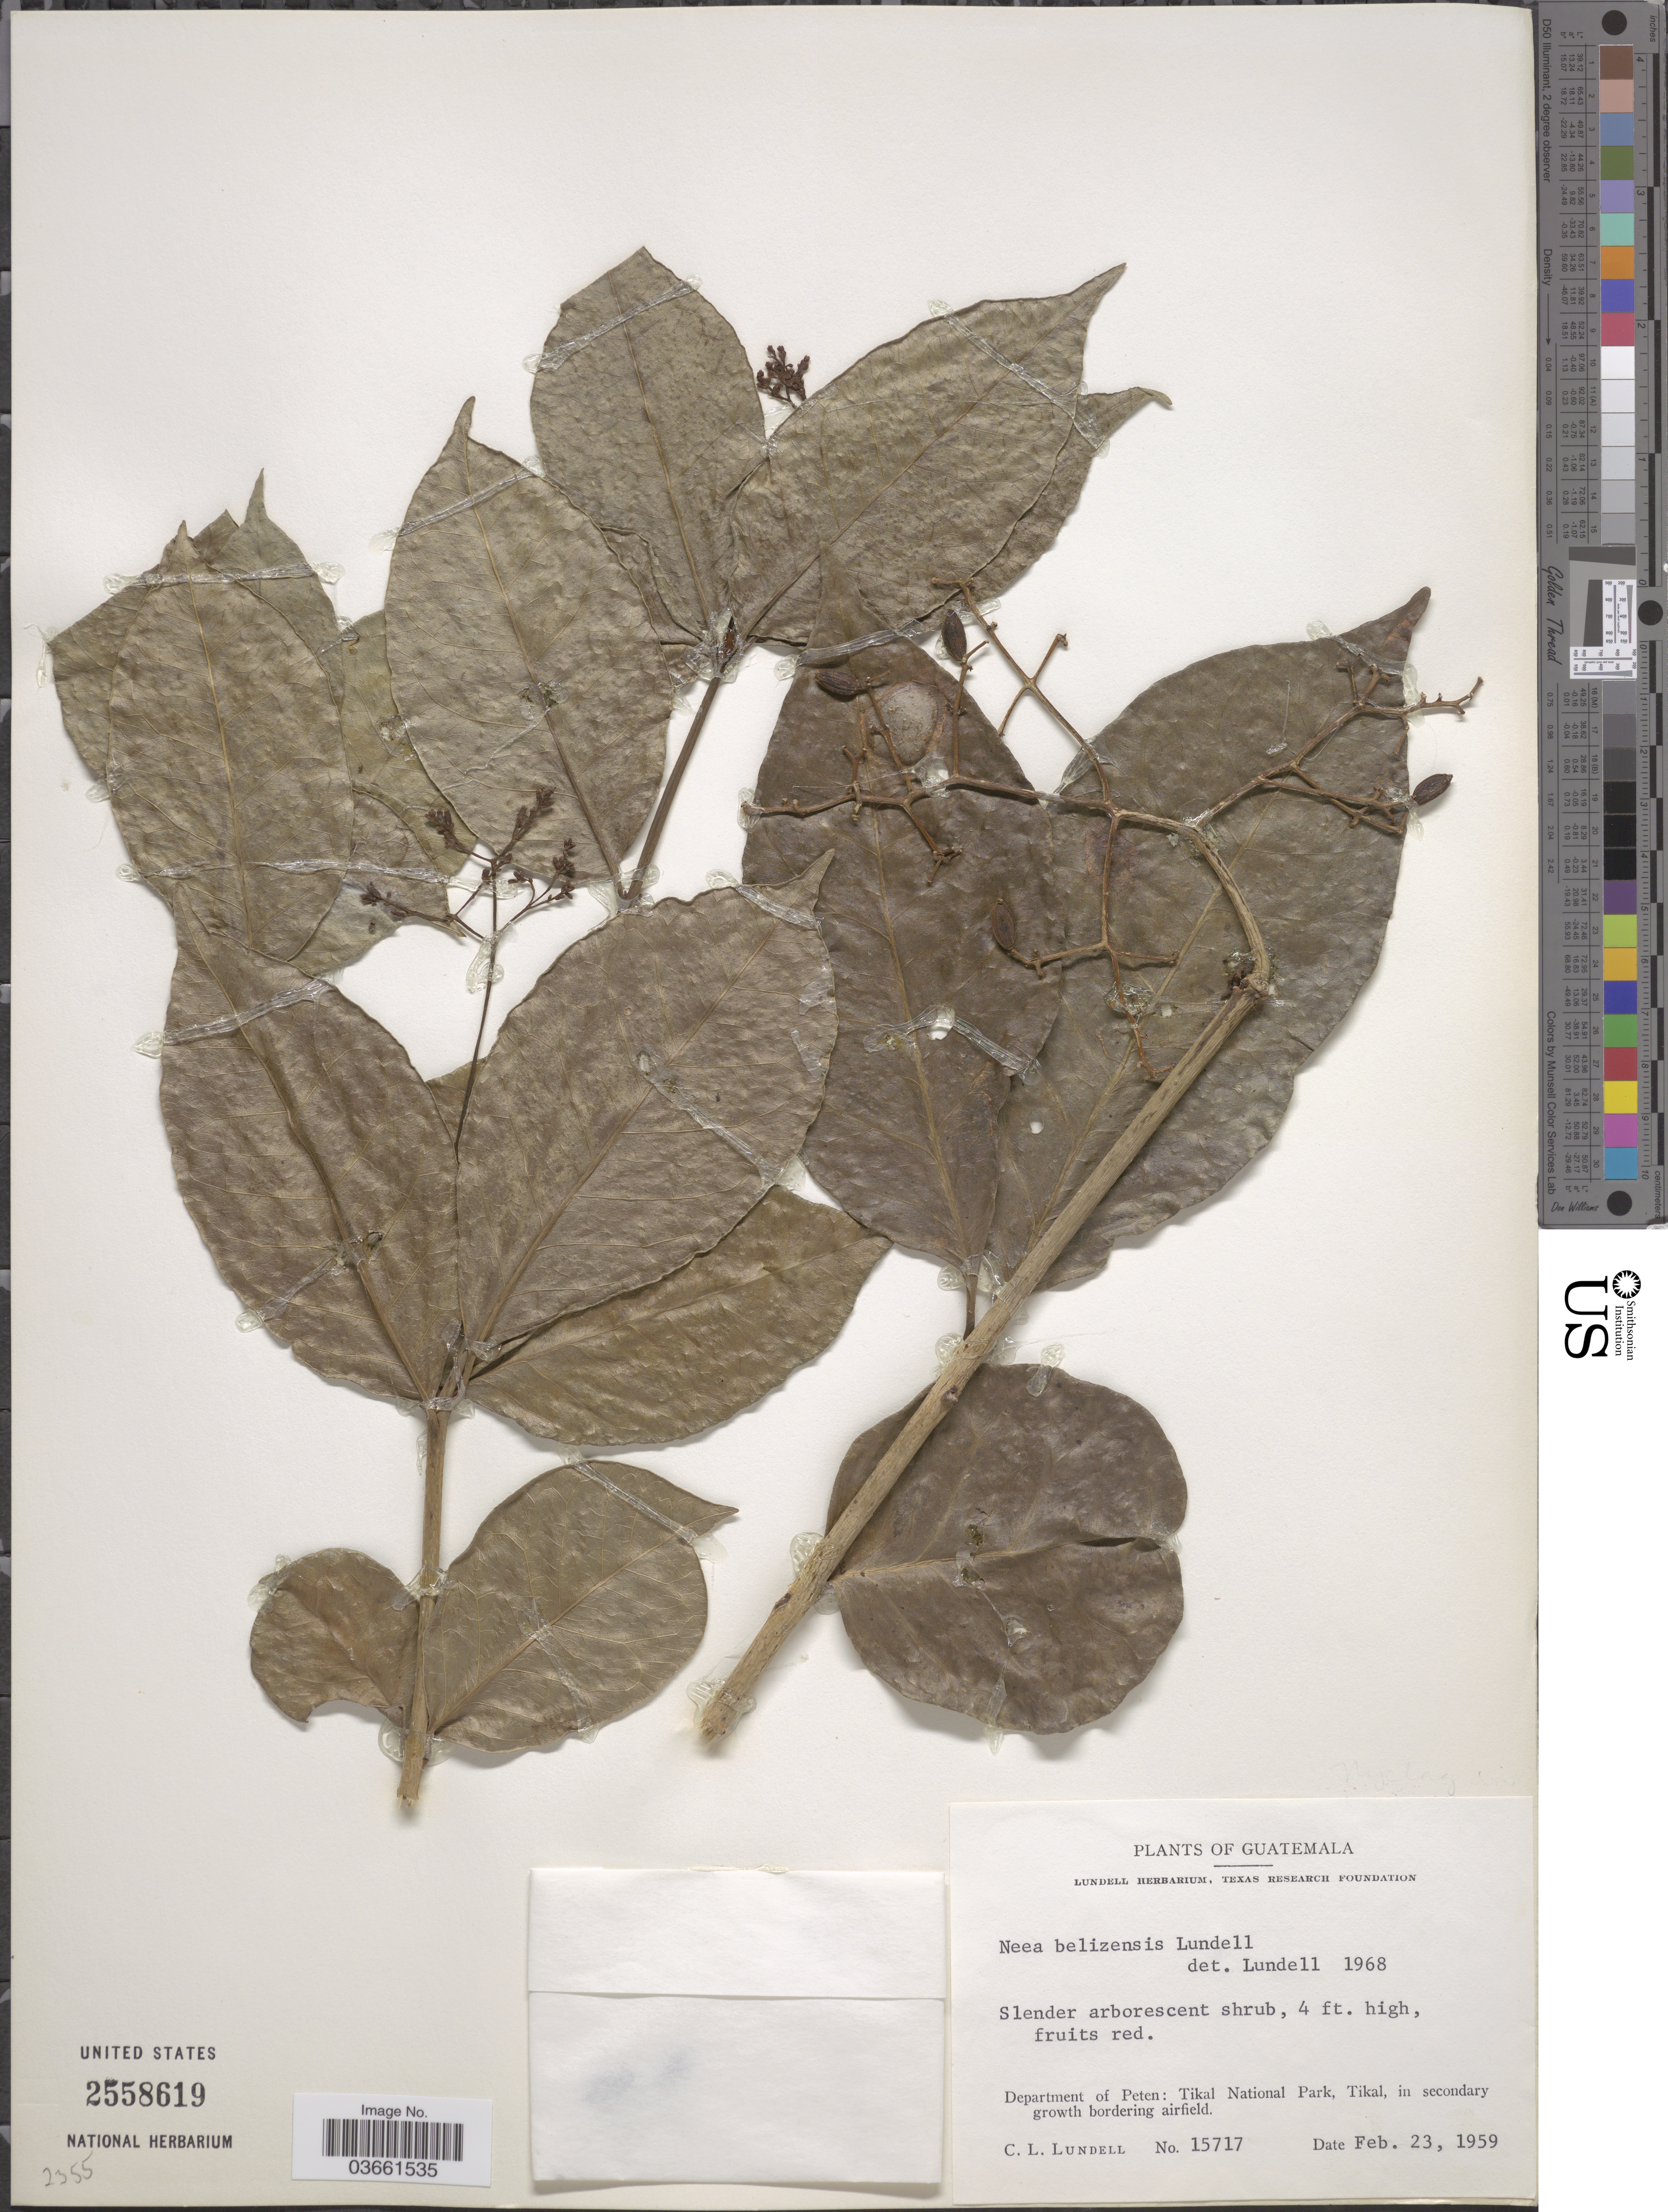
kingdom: Plantae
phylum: Tracheophyta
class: Magnoliopsida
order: Caryophyllales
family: Nyctaginaceae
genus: Neea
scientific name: Neea belizensis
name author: Lundell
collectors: C. L. Lundell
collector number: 15717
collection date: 1959-02-23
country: Guatemala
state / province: El Petén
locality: Department of Peten: Tikal National Park, in secondary growth bordering airfield.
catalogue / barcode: US 2558619